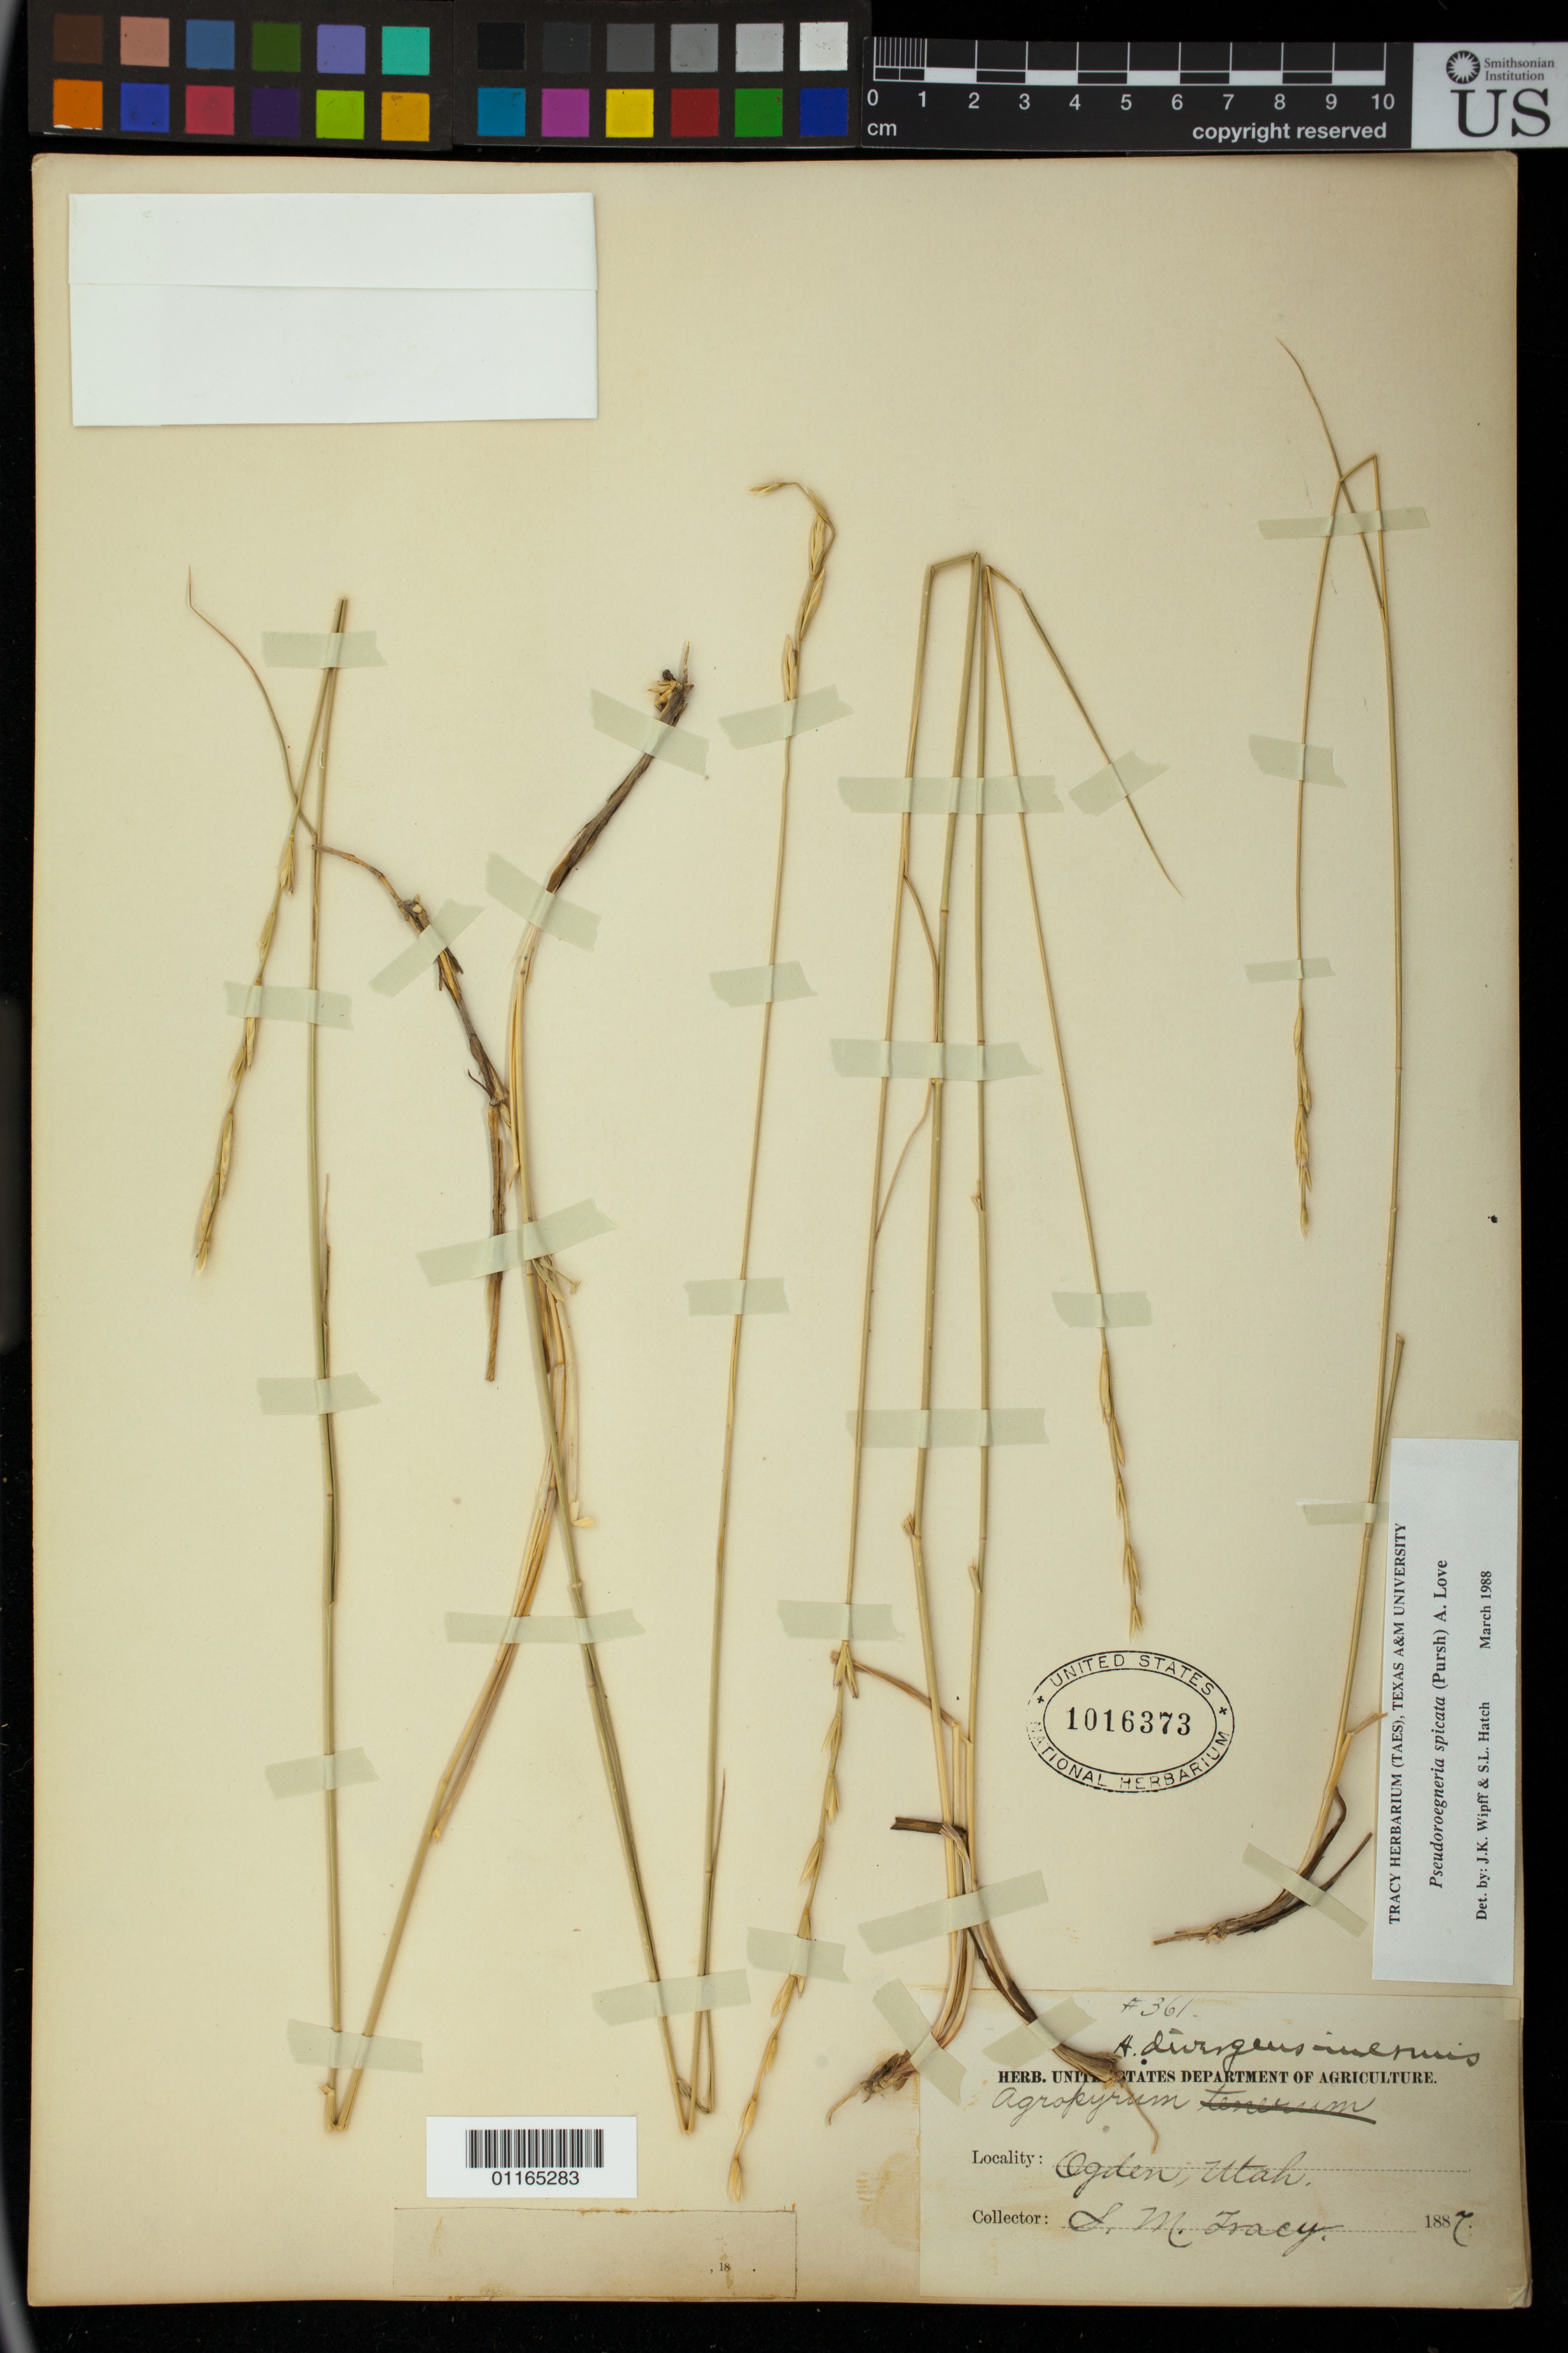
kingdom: Plantae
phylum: Tracheophyta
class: Liliopsida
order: Poales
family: Poaceae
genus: Agropyron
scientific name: Agropyron divergens var. inerme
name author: Scribn. & J.G. Sm.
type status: Syntype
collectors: S. M. Tracy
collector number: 361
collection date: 1887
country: United States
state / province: Utah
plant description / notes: ex herb Lamson Scribner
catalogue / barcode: US 1016373